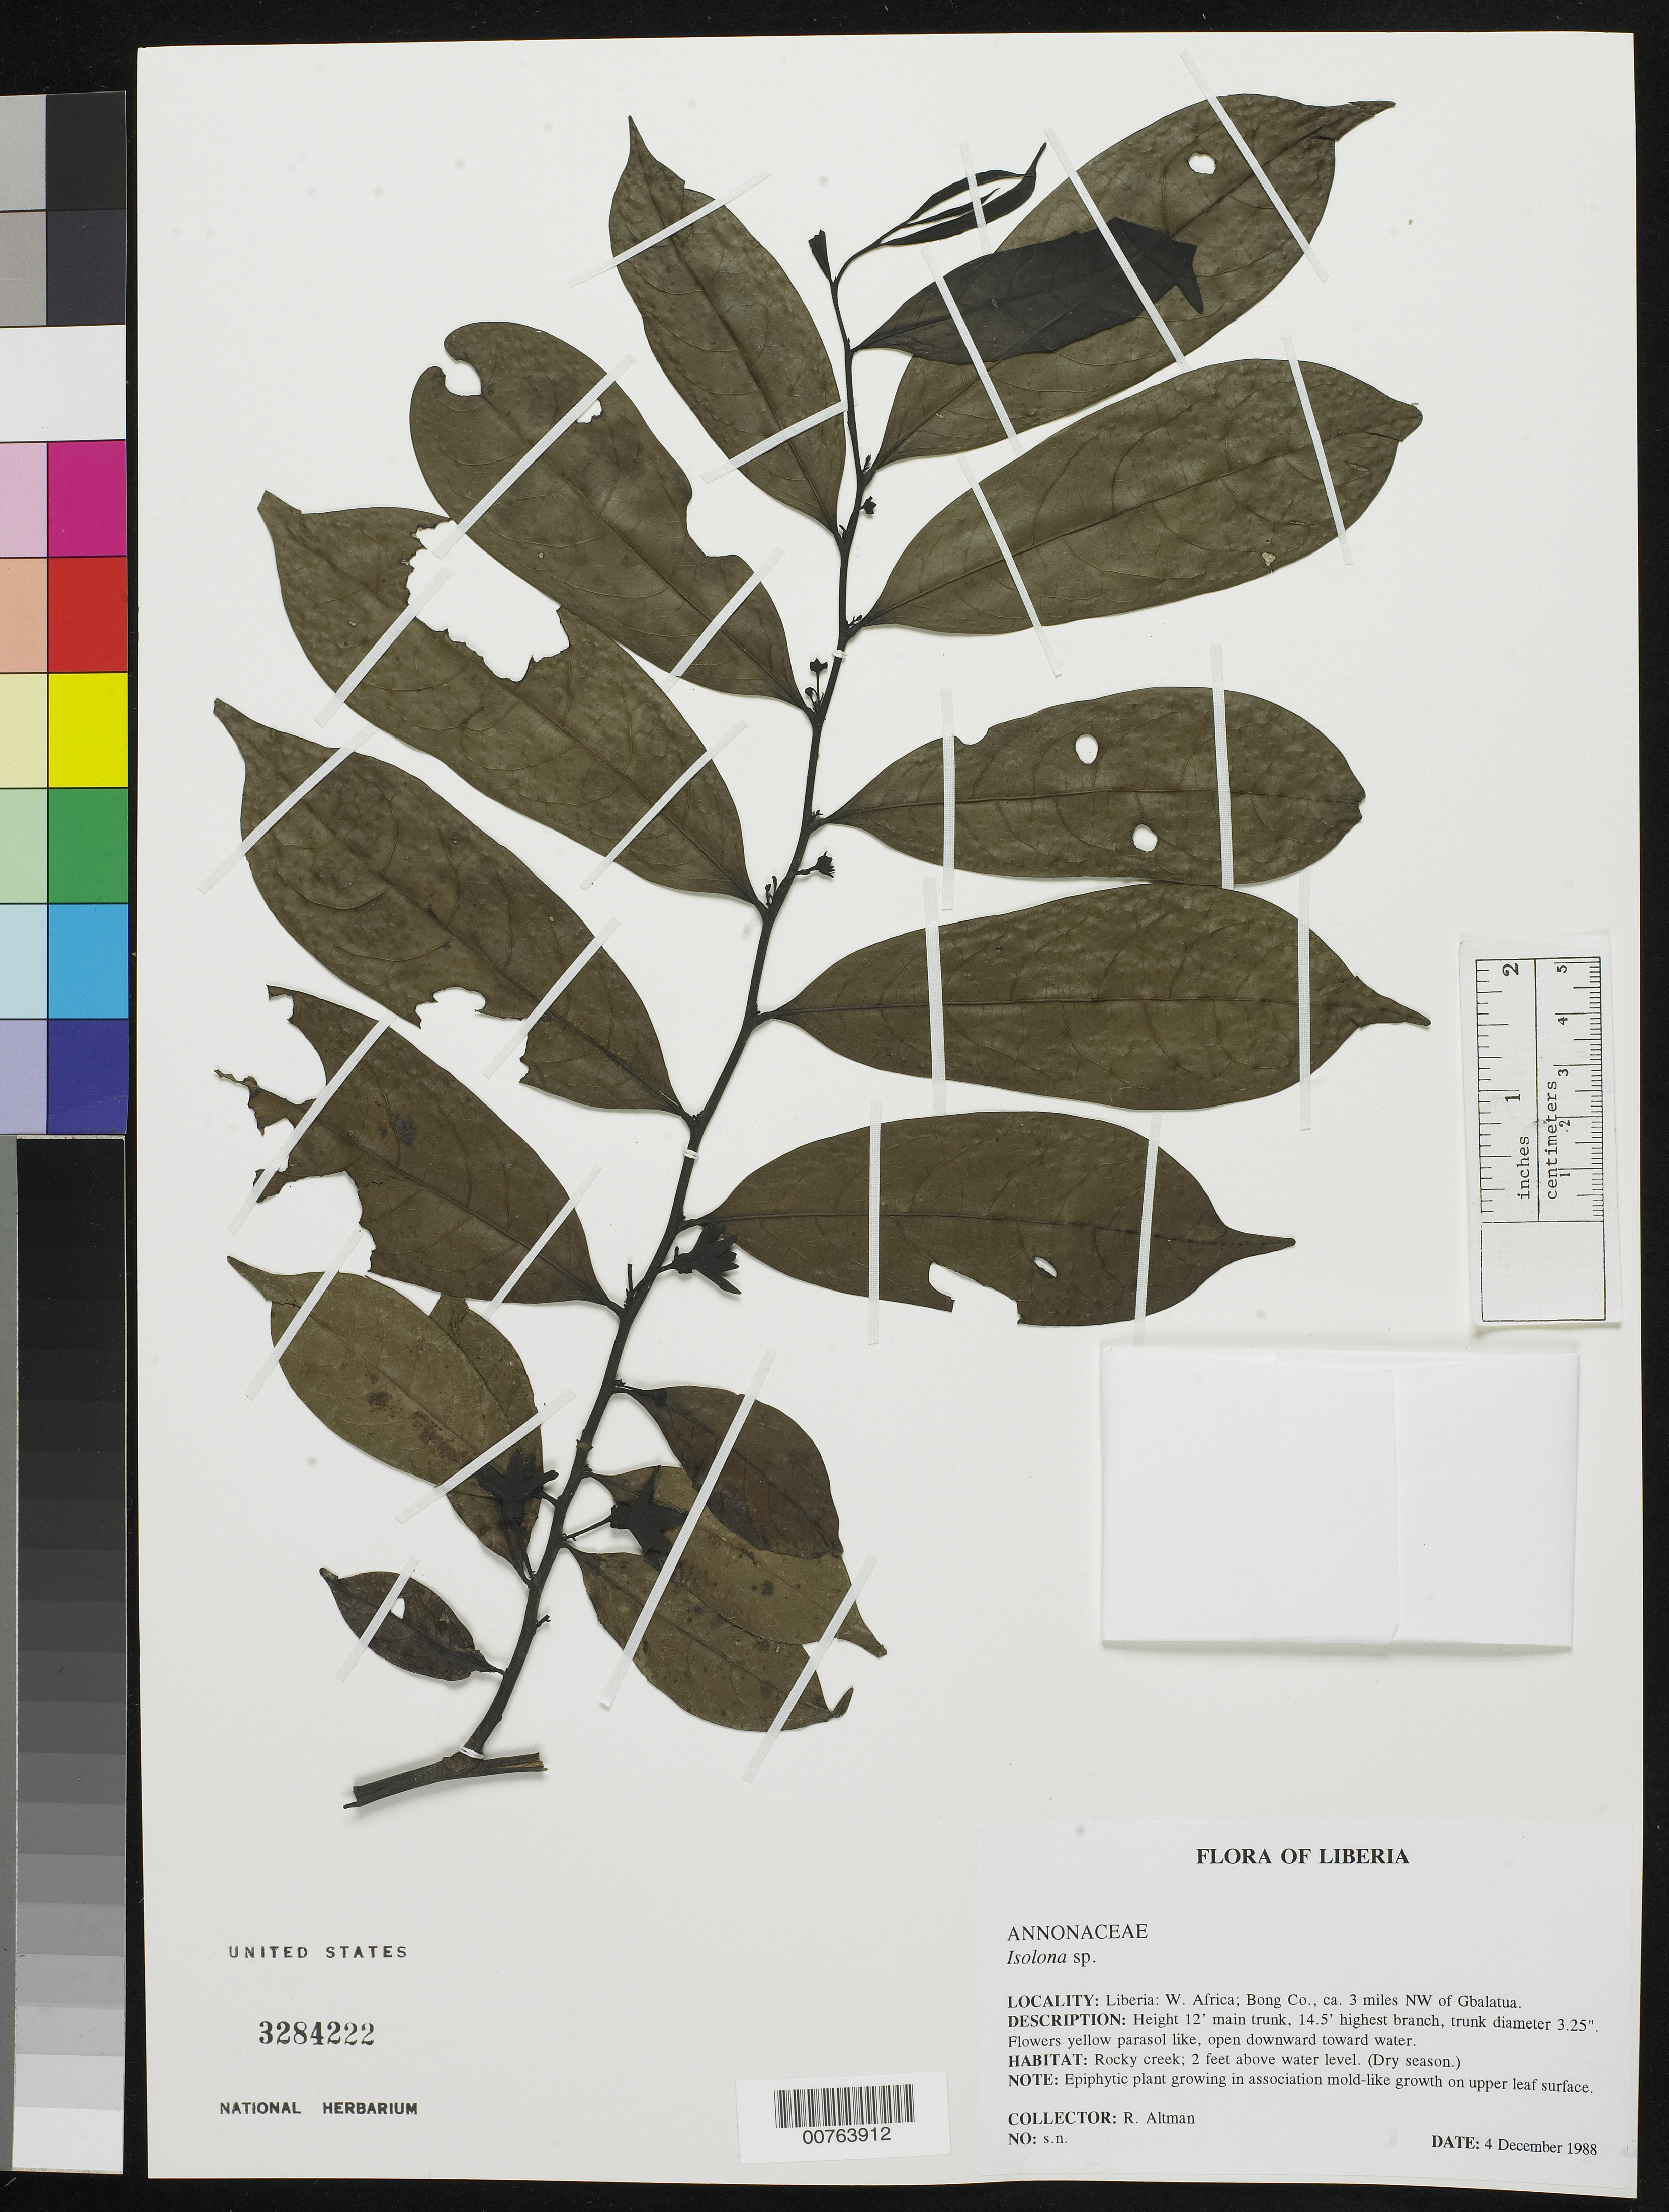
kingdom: Plantae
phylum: Tracheophyta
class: Magnoliopsida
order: Magnoliales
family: Annonaceae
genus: Isolona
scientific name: Isolona sp.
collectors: R. Altman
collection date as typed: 4 Dec 1988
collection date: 1988-12-04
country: Liberia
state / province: Bong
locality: ca. 3 miles NW of Gbalatua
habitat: Rocky creek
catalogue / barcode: US 3284222